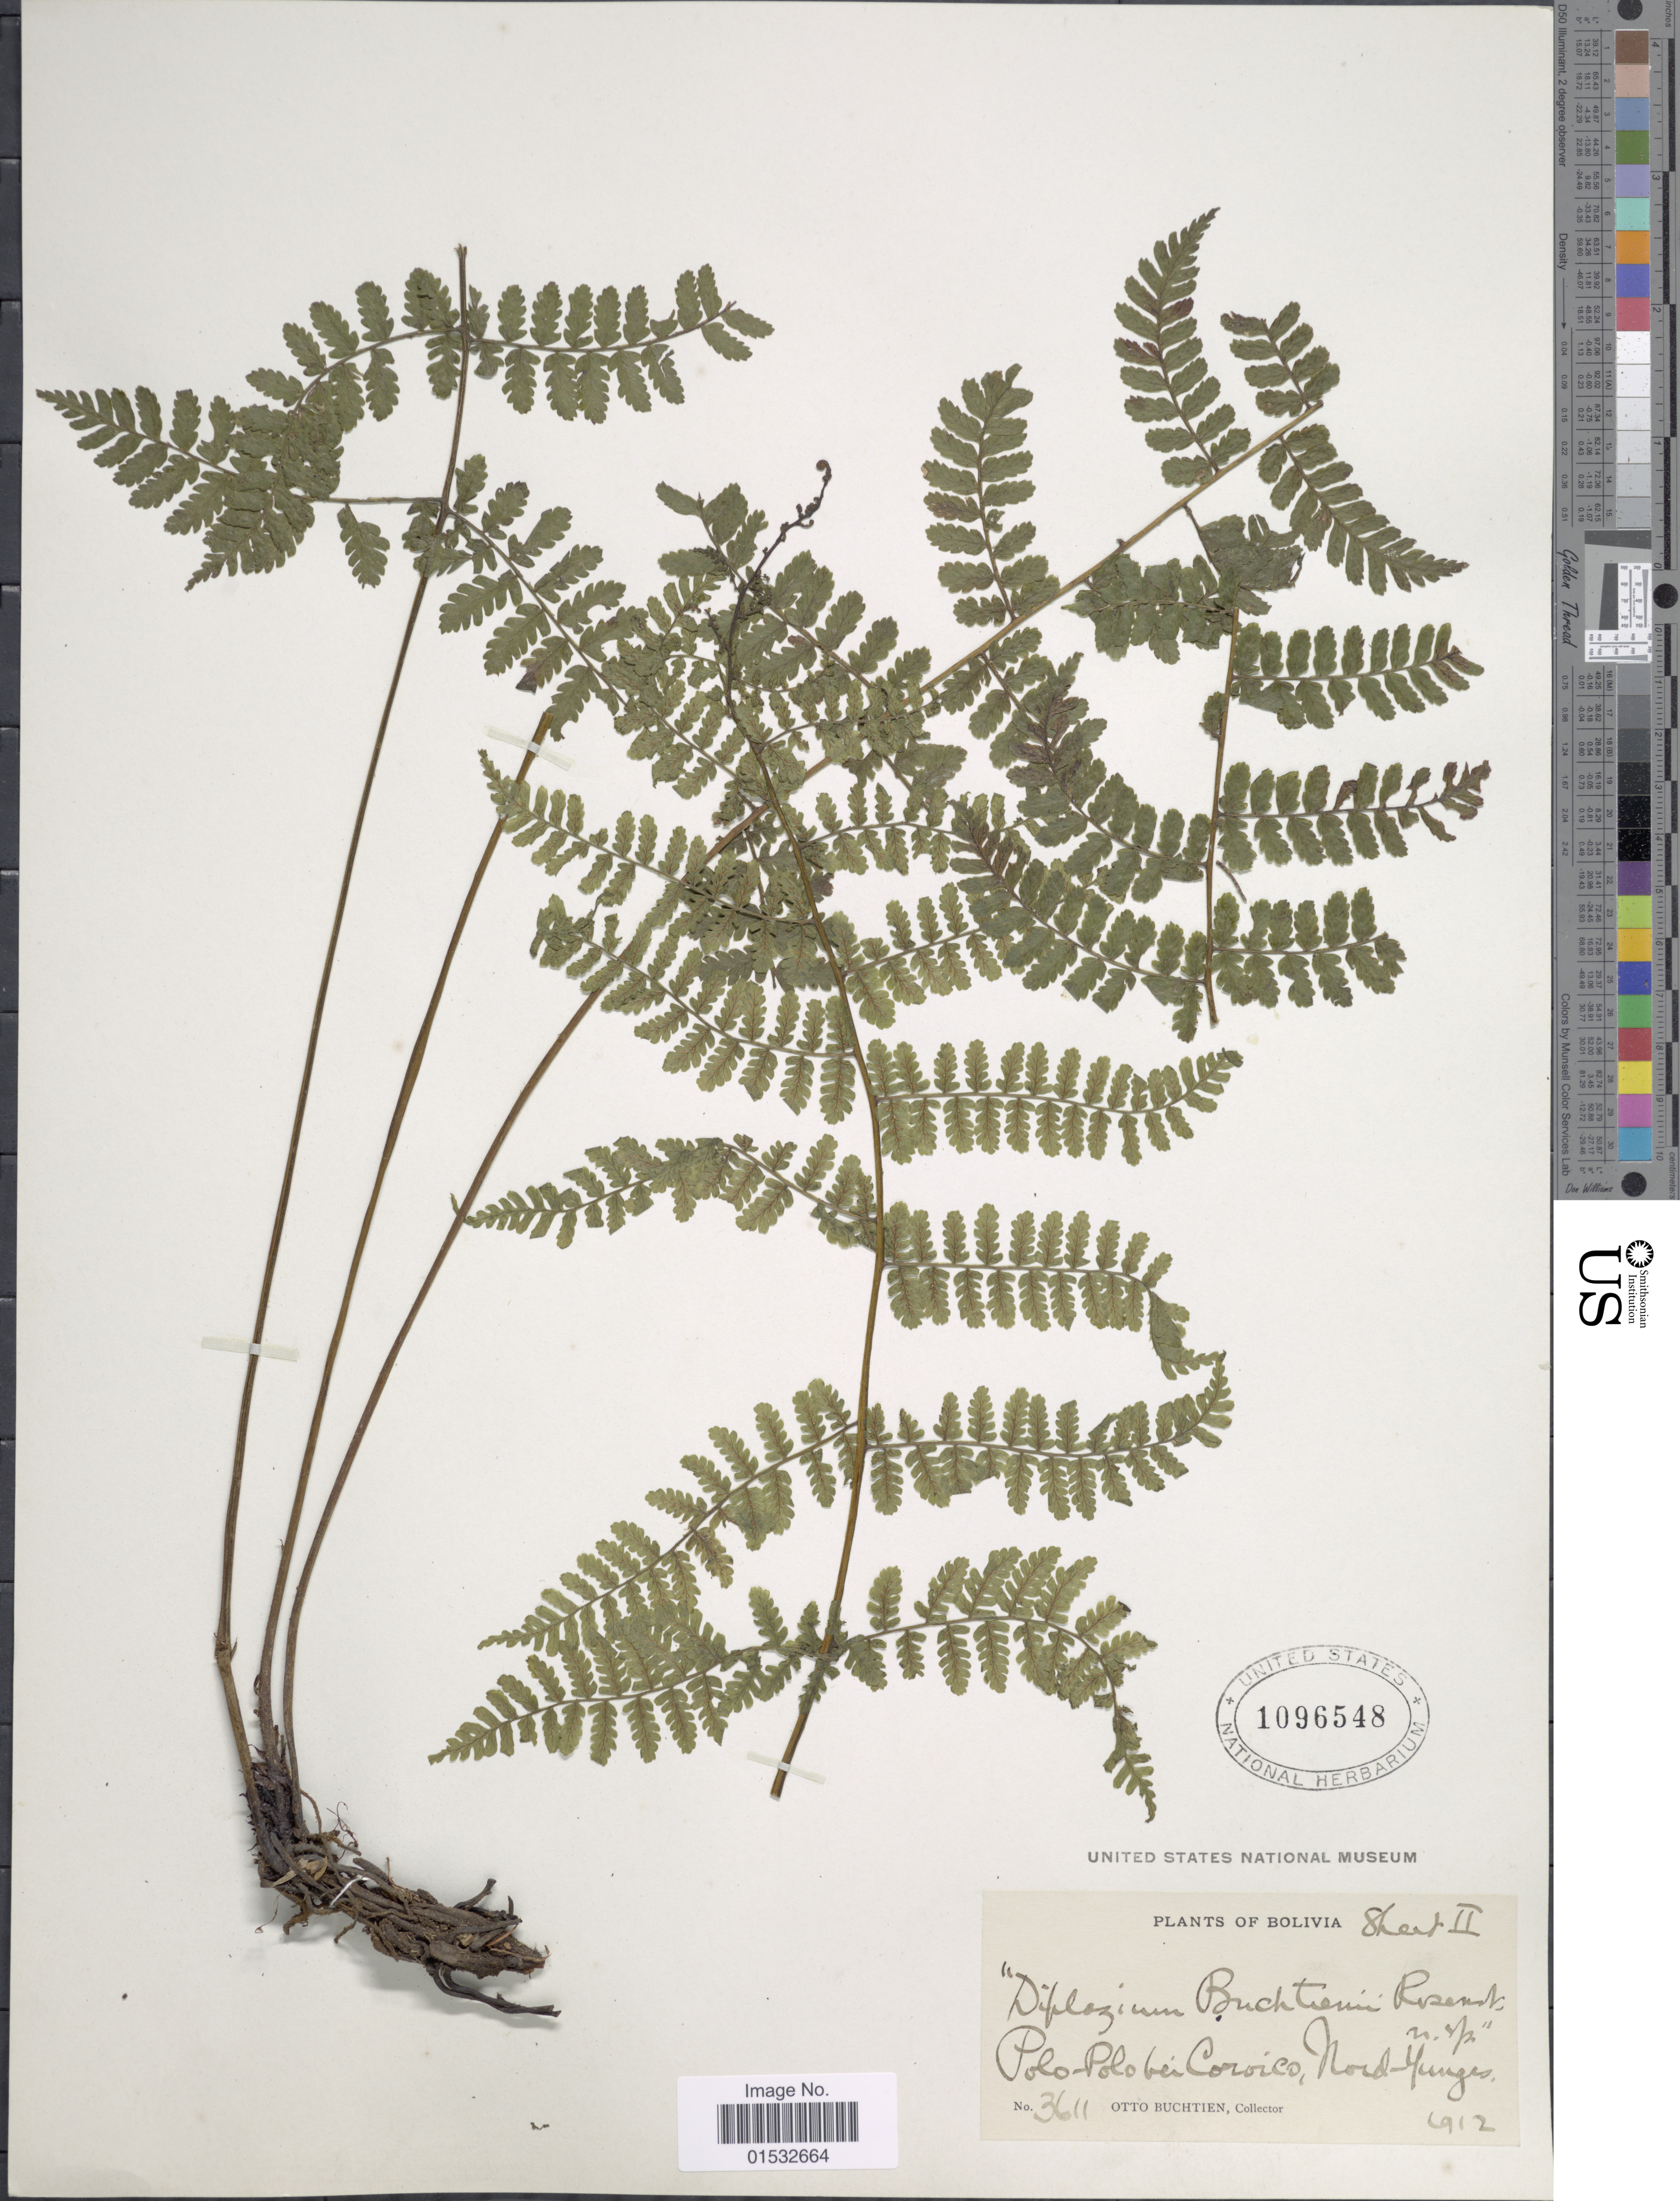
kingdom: Plantae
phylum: Tracheophyta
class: Polypodiopsida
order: Polypodiales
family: Athyriaceae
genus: Diplazium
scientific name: Diplazium buchtienii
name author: Rosenst.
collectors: O. Buchtien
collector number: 3611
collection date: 1912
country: Bolivia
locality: Polo-Polo bei Coroico, Nord-Yungas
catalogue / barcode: US 1096548